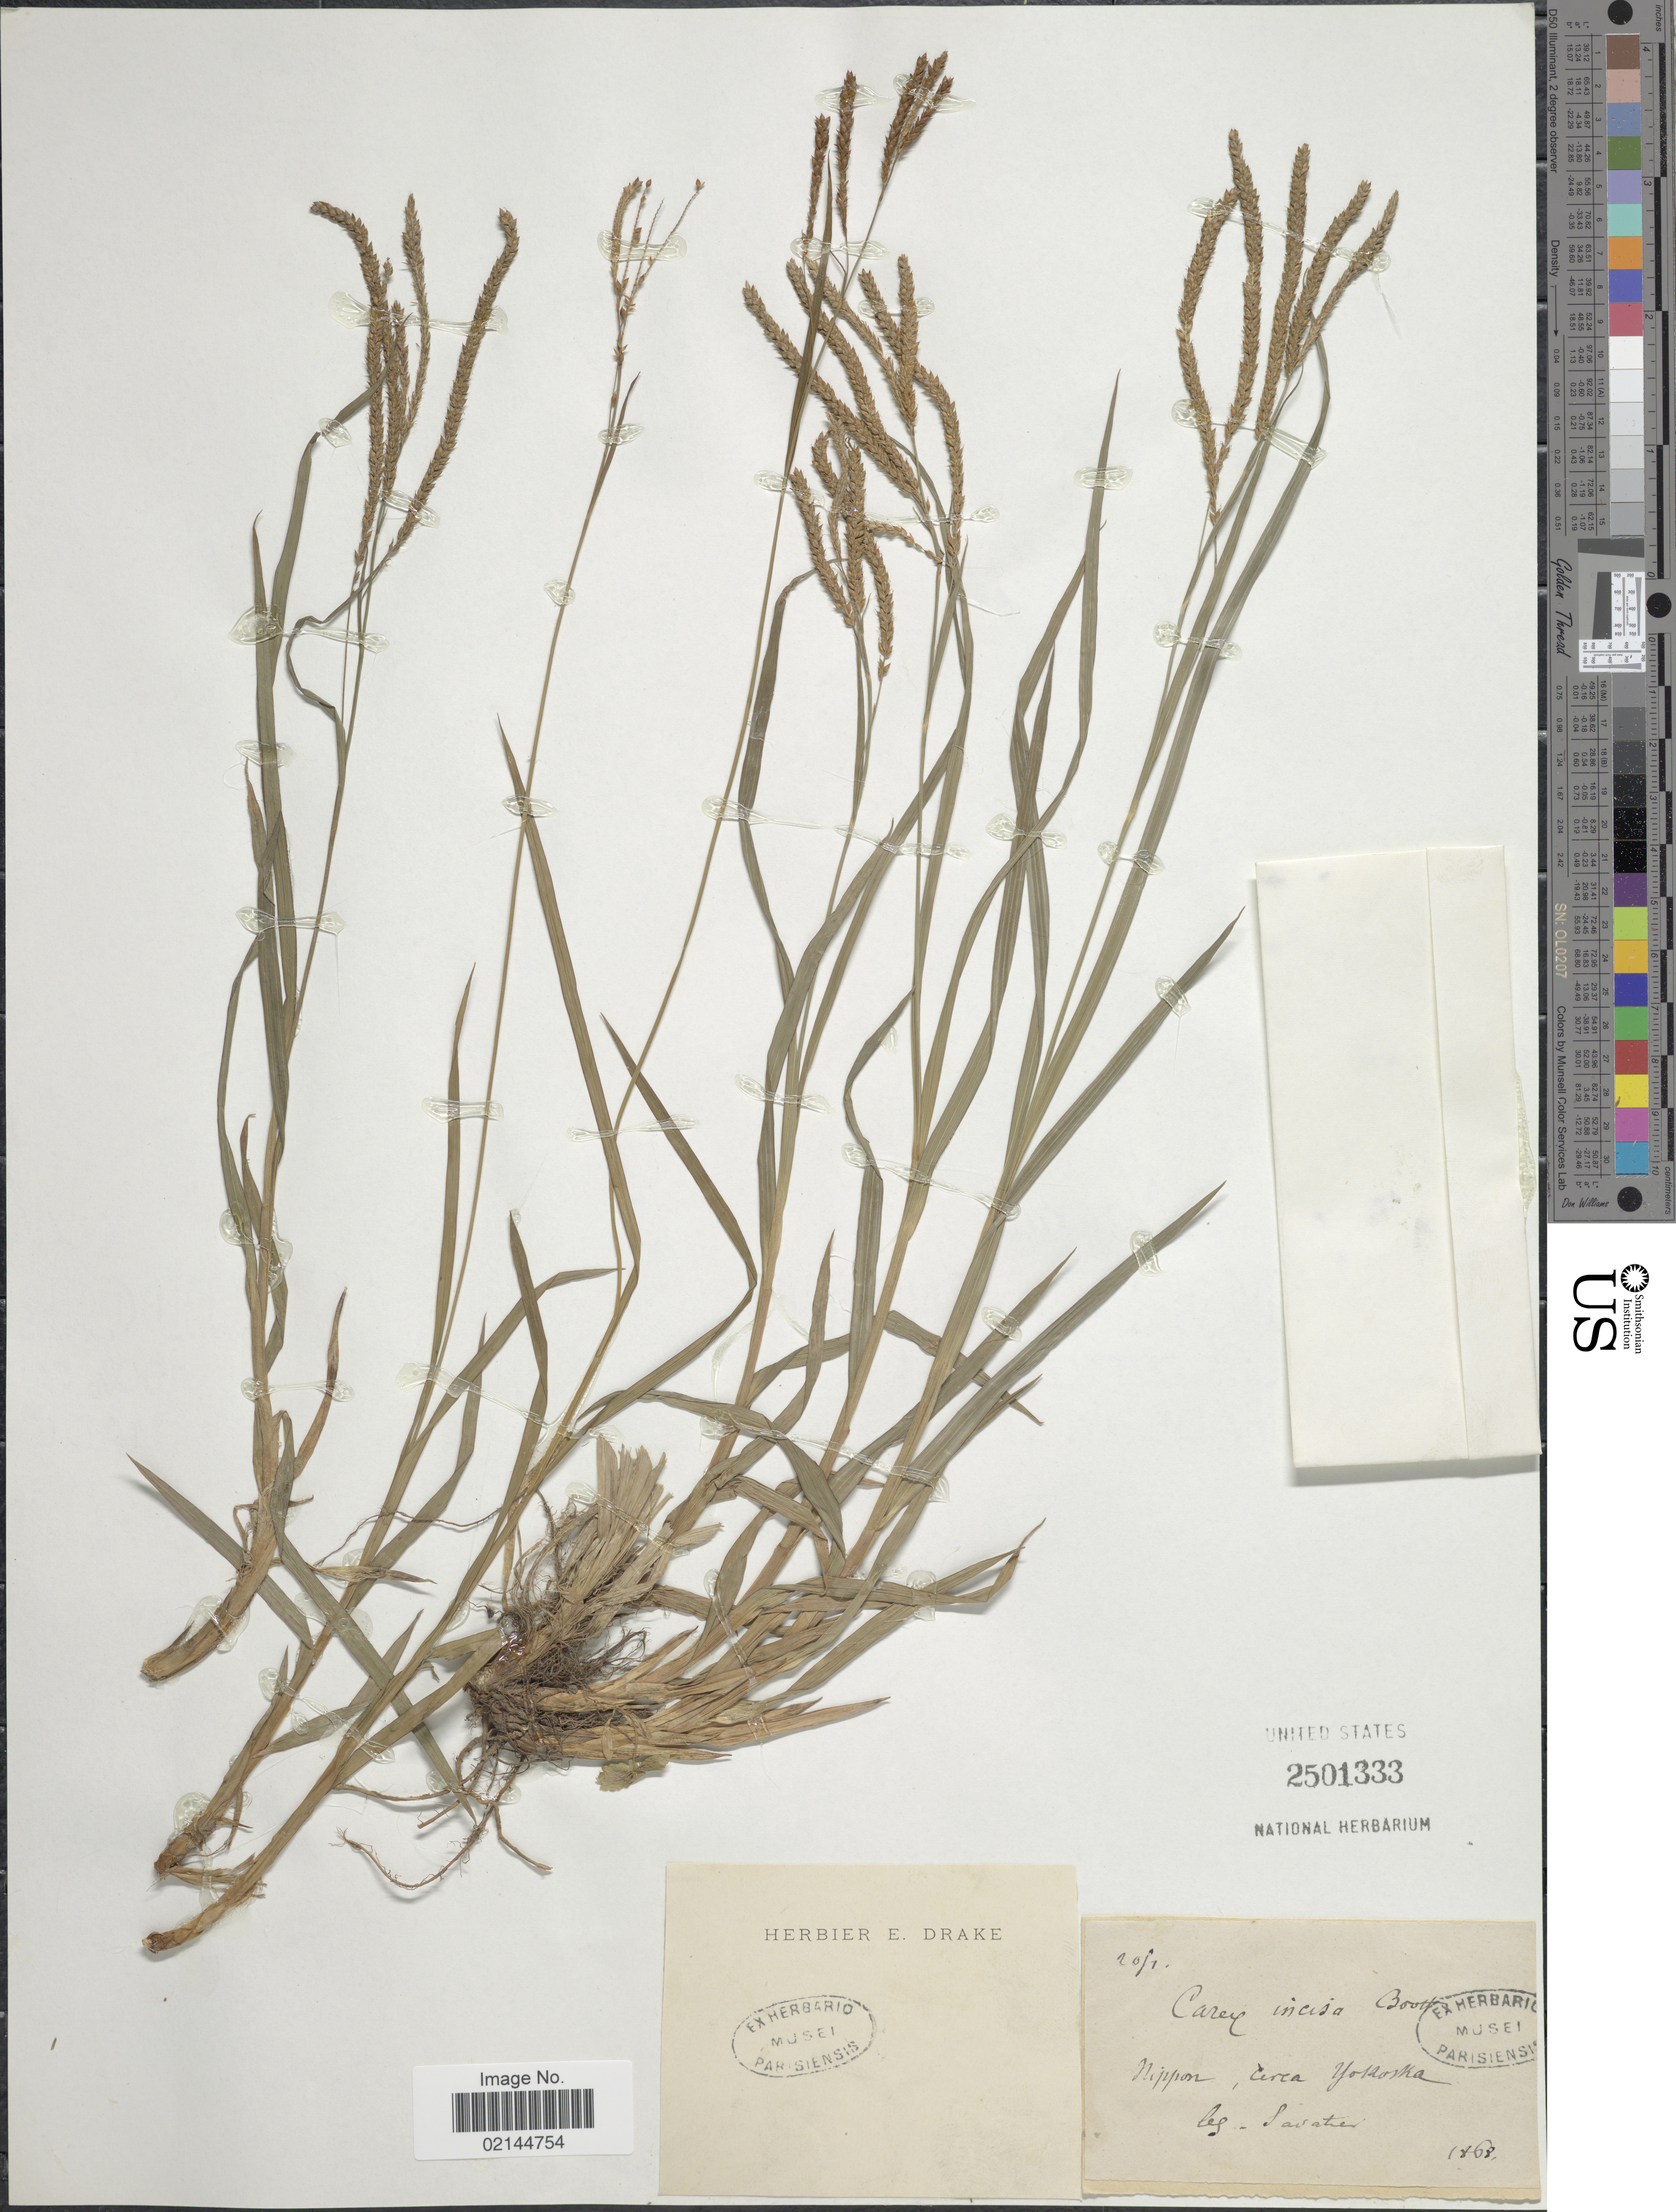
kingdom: Plantae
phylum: Tracheophyta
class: Liliopsida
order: Poales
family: Cyperaceae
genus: Carex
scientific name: Carex incisa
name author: Boott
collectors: Savatier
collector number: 2091*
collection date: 1868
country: Japan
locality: Nippon, cerca Yokoska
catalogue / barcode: US 2501333